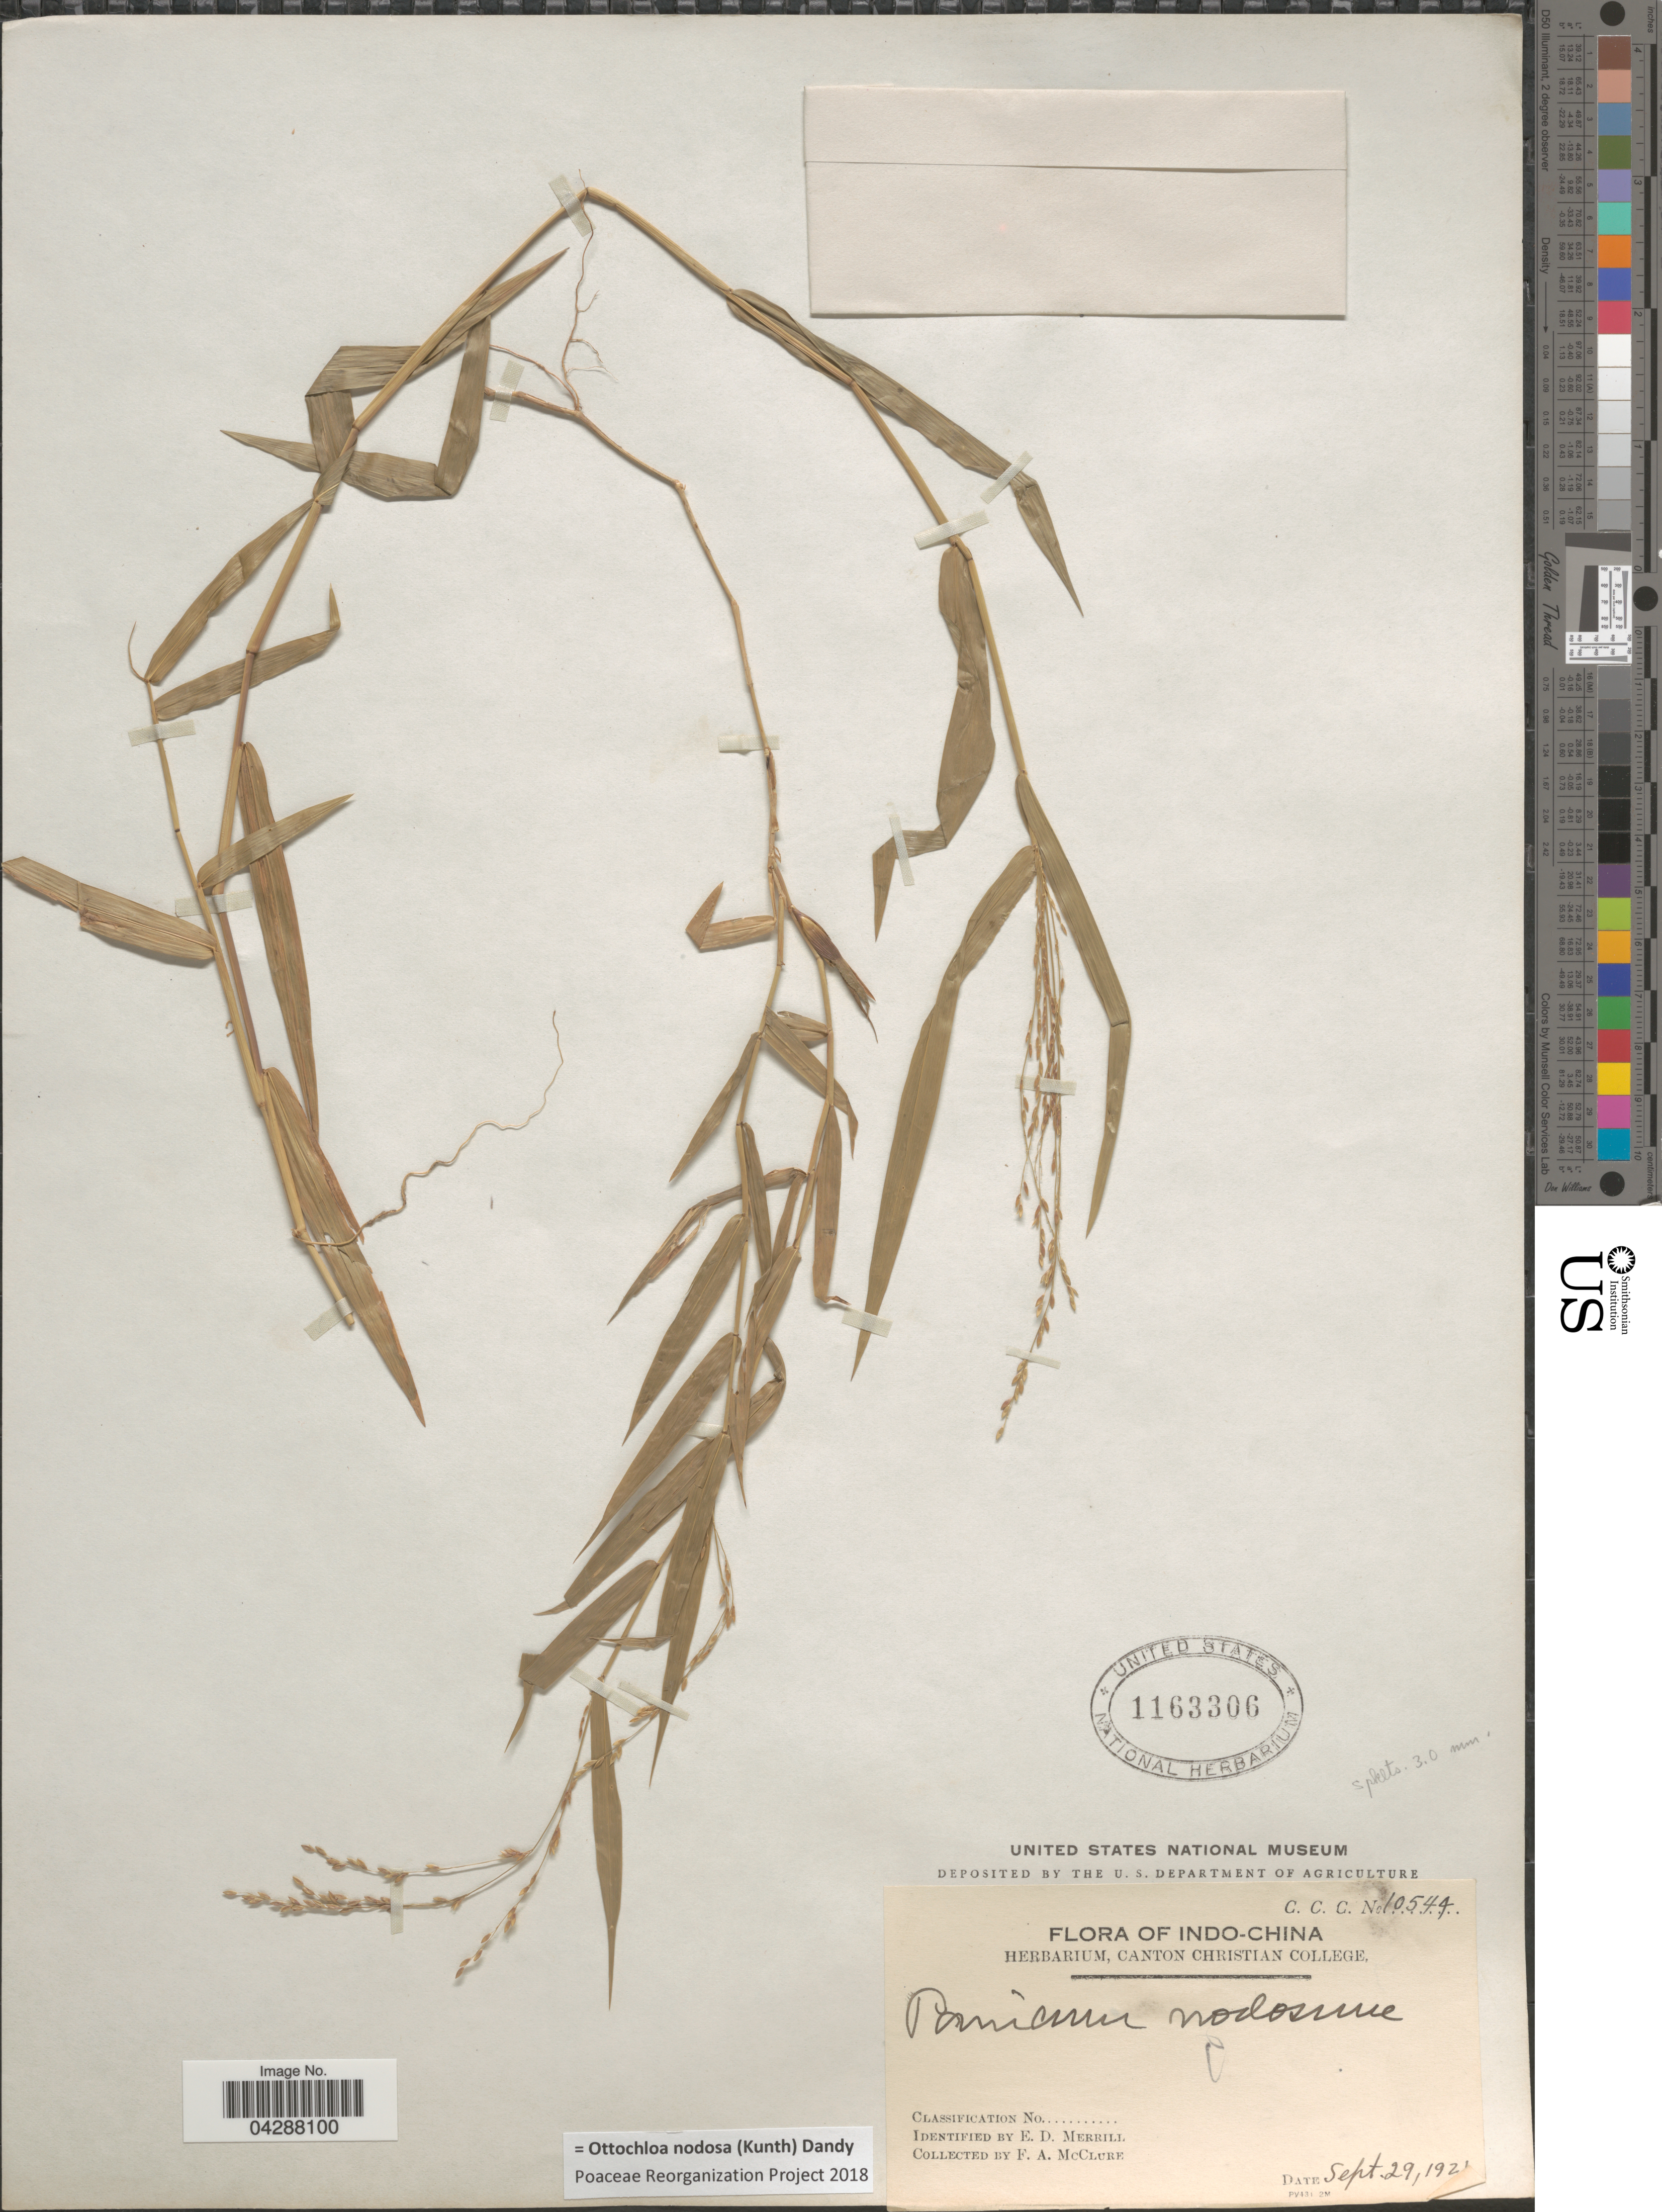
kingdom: Plantae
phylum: Tracheophyta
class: Liliopsida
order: Poales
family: Poaceae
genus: Ottochloa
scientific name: Ottochloa nodosa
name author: (Kunth) Dandy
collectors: F. A. McClure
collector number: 10549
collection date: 1921-09-29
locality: Indo-China.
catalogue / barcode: US 1163306